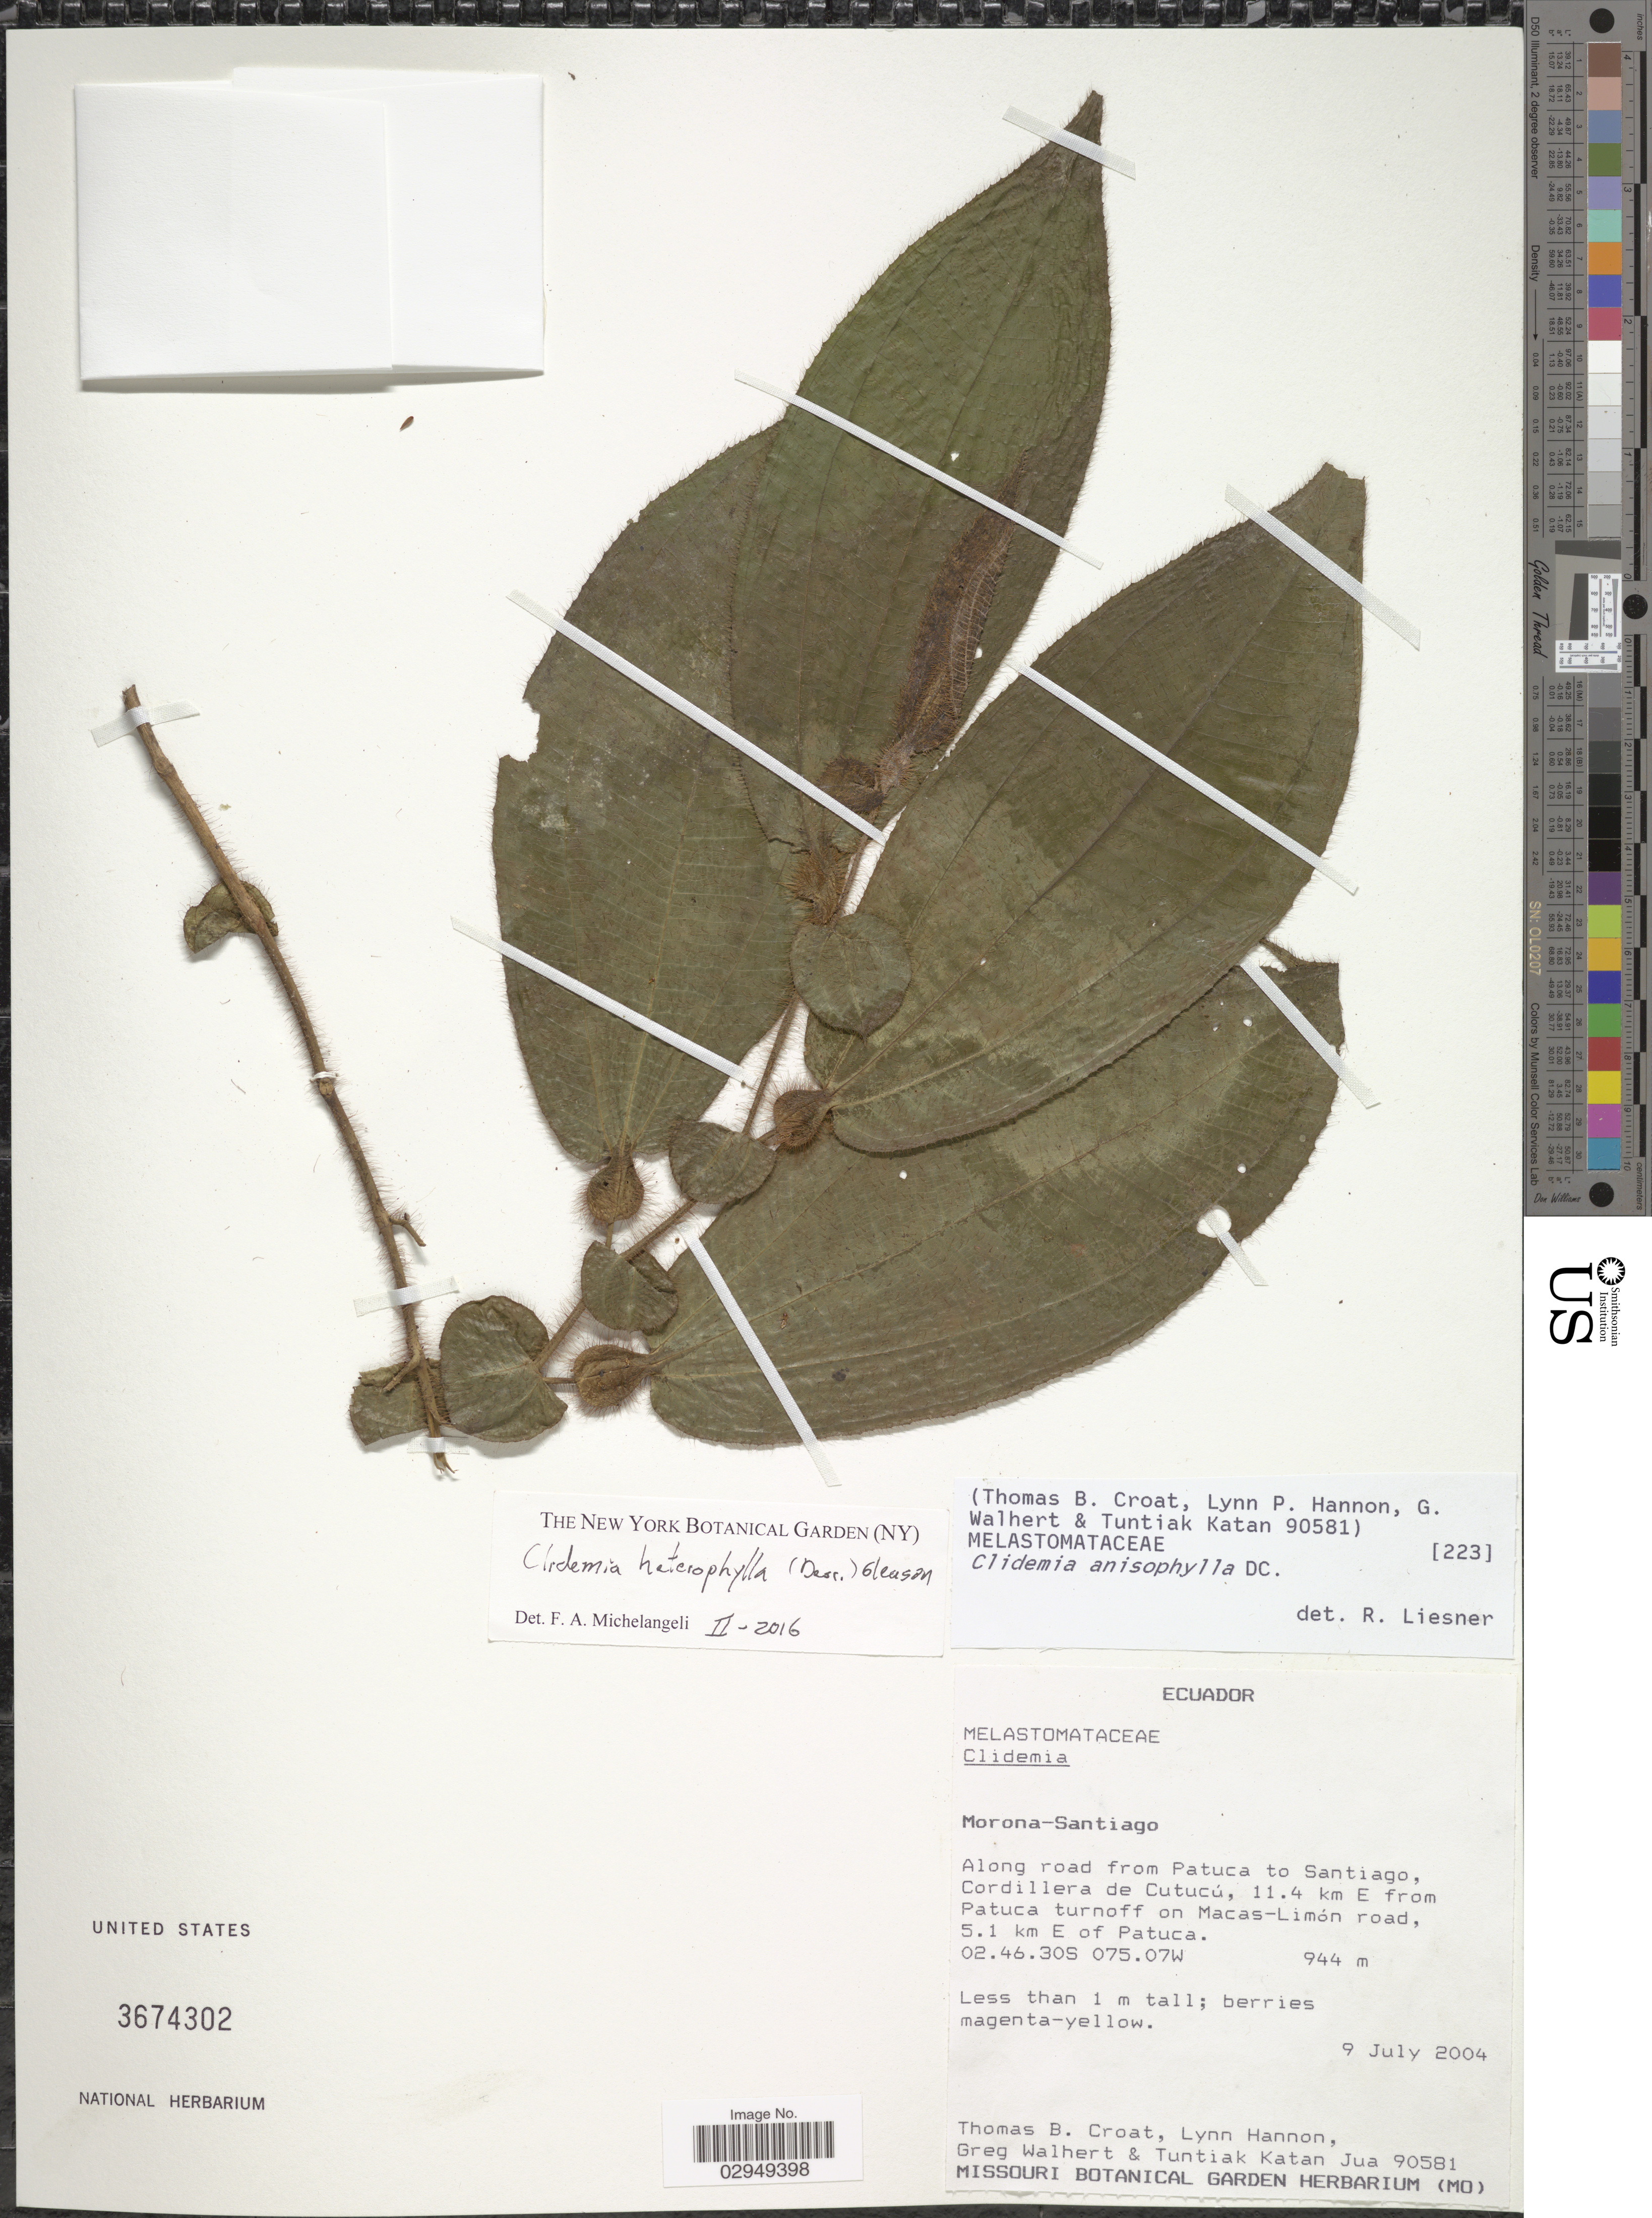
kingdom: Plantae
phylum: Tracheophyta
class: Magnoliopsida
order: Myrtales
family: Melastomataceae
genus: Clidemia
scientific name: Clidemia heterophylla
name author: Steud.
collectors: T. B. Croat, L. Hannon, G. Walhert & T. Katan Jua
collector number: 90581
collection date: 2004-07-09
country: Ecuador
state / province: Morona-Santiago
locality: Morona-Santiago. Along road from Patuca to Santiago. Cordillera de Cutucú, 11.4 km E from Patuca turnoff on macas-Limón road, 5.1 km E of Patuca.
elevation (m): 944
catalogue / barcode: US 3674302